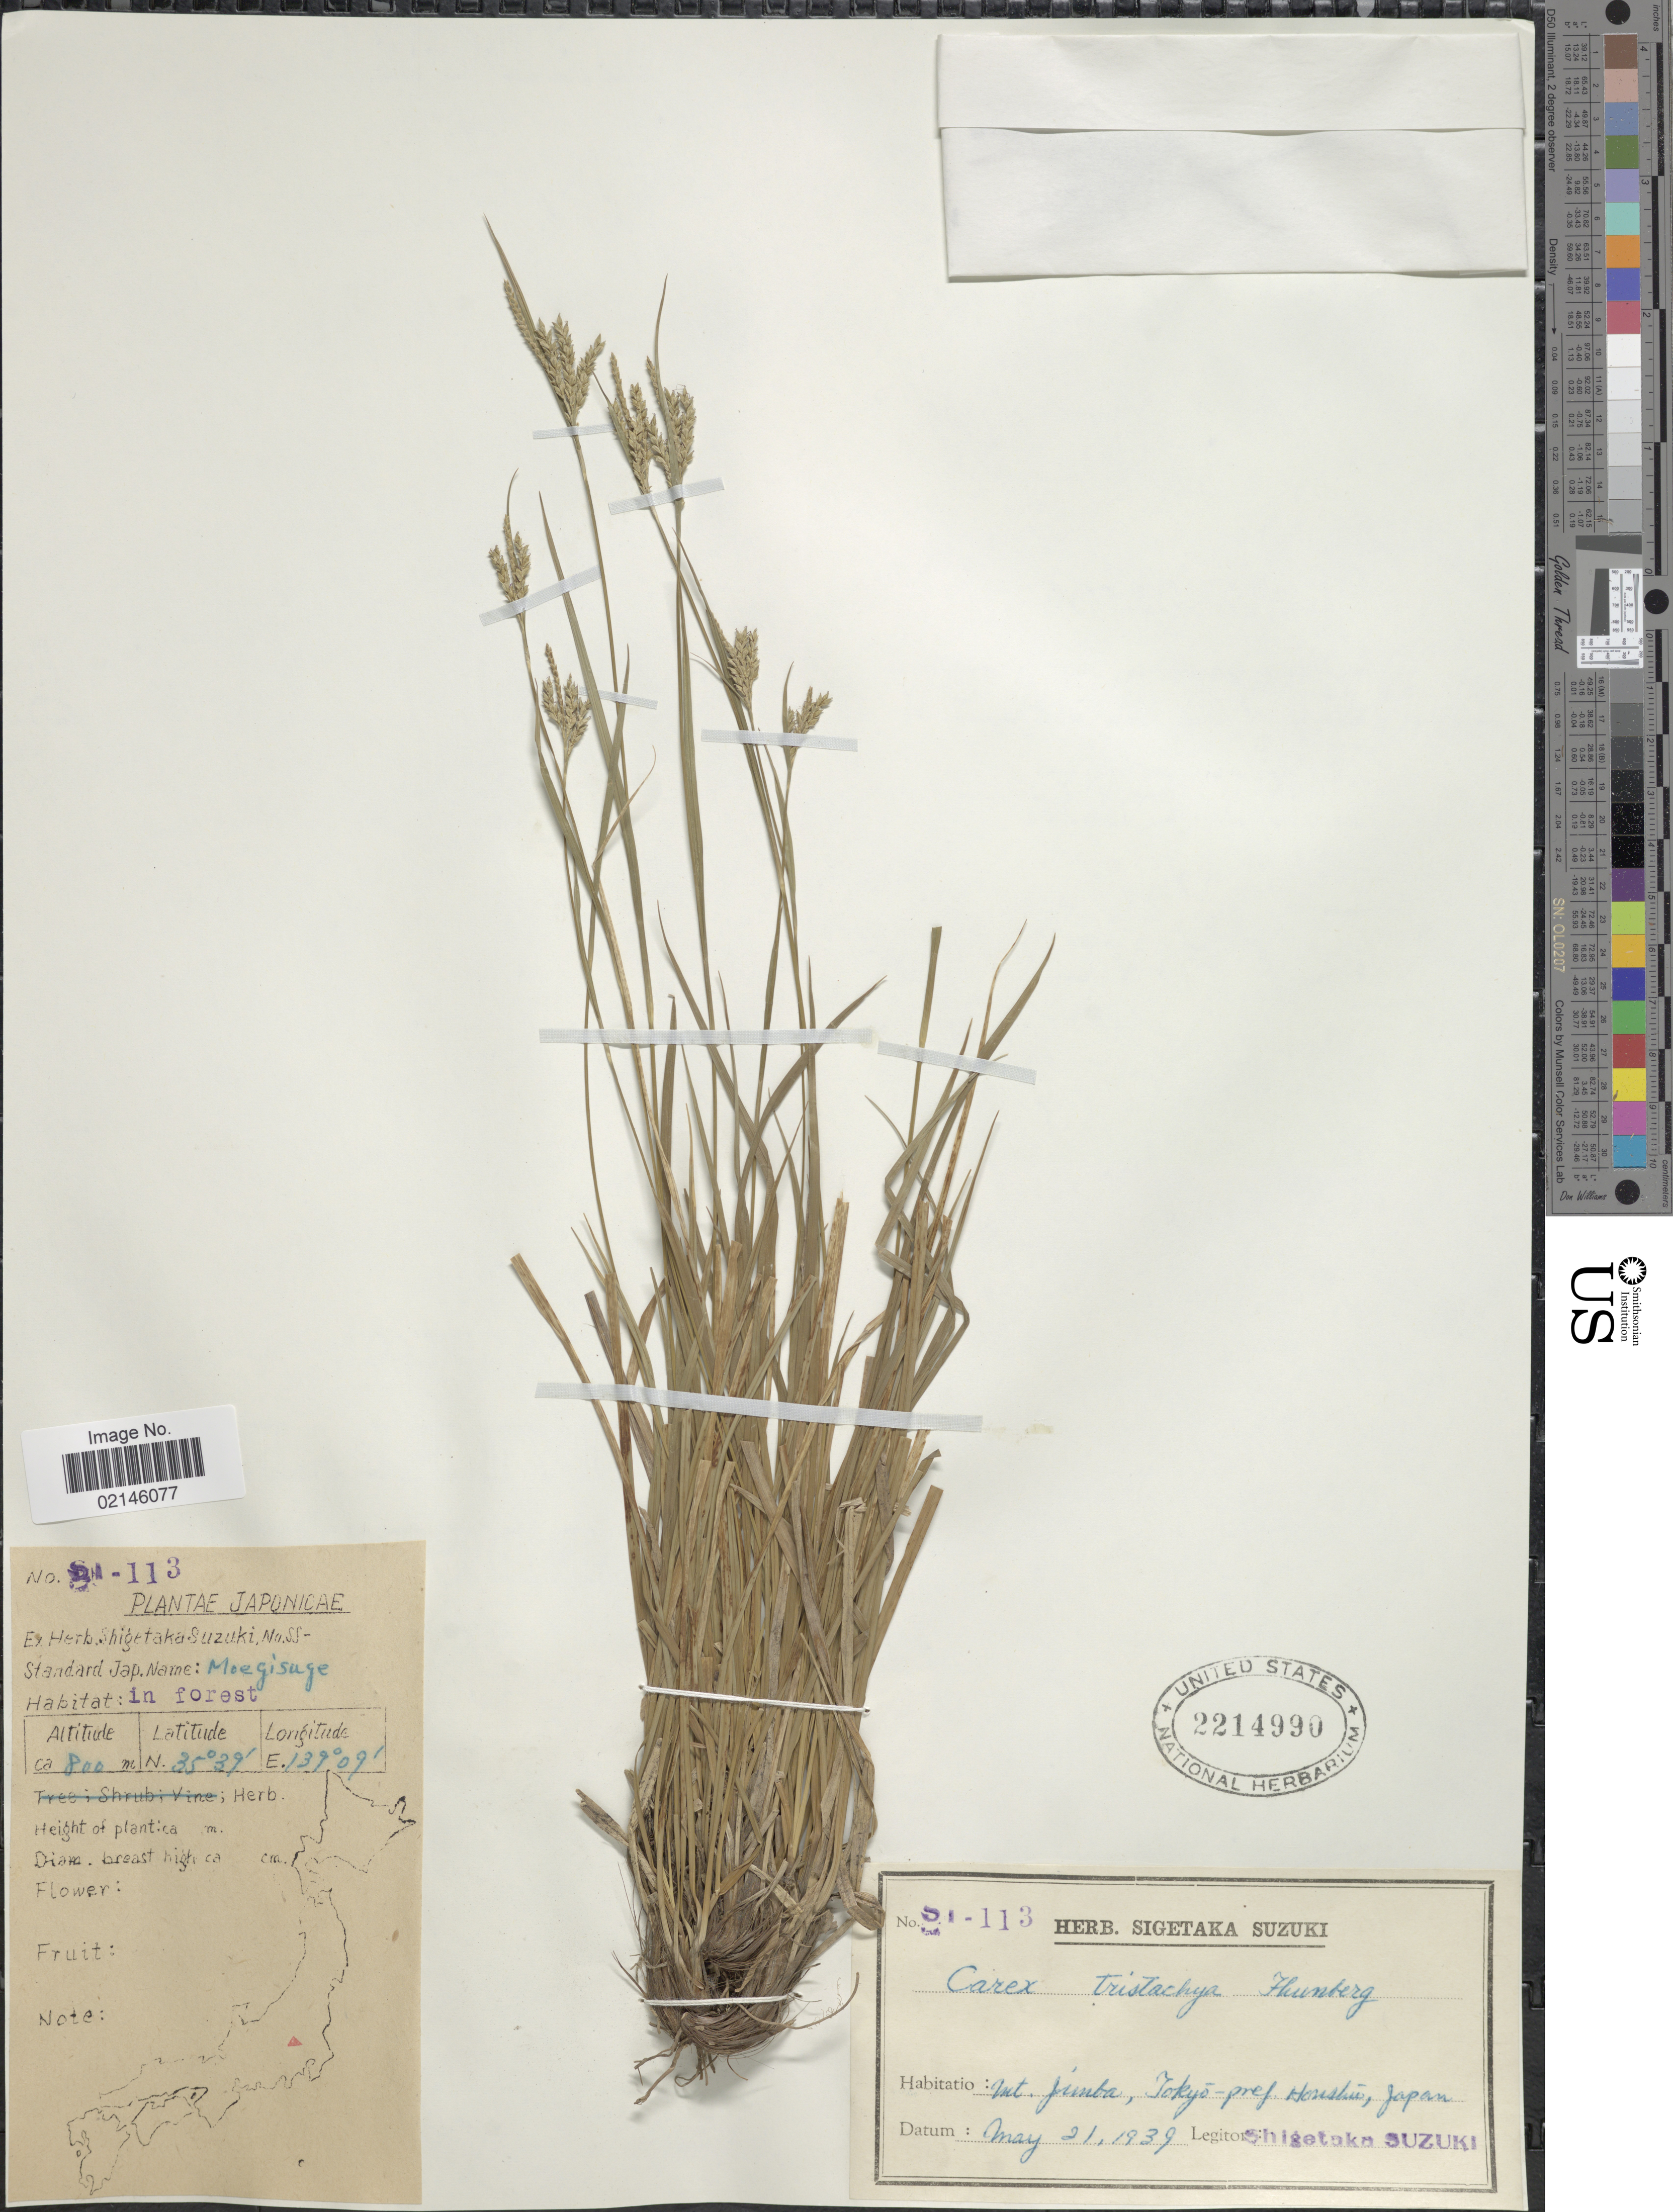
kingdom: Plantae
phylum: Tracheophyta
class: Liliopsida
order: Poales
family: Cyperaceae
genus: Carex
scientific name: Carex tristachya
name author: Thunb.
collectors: S. Suzuki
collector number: SI-113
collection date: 1939-05-21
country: Japan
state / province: Tokyo, Federal City of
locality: Mt. Junta, Tokyo - pref, Honshu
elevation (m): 800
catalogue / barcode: US 2214990